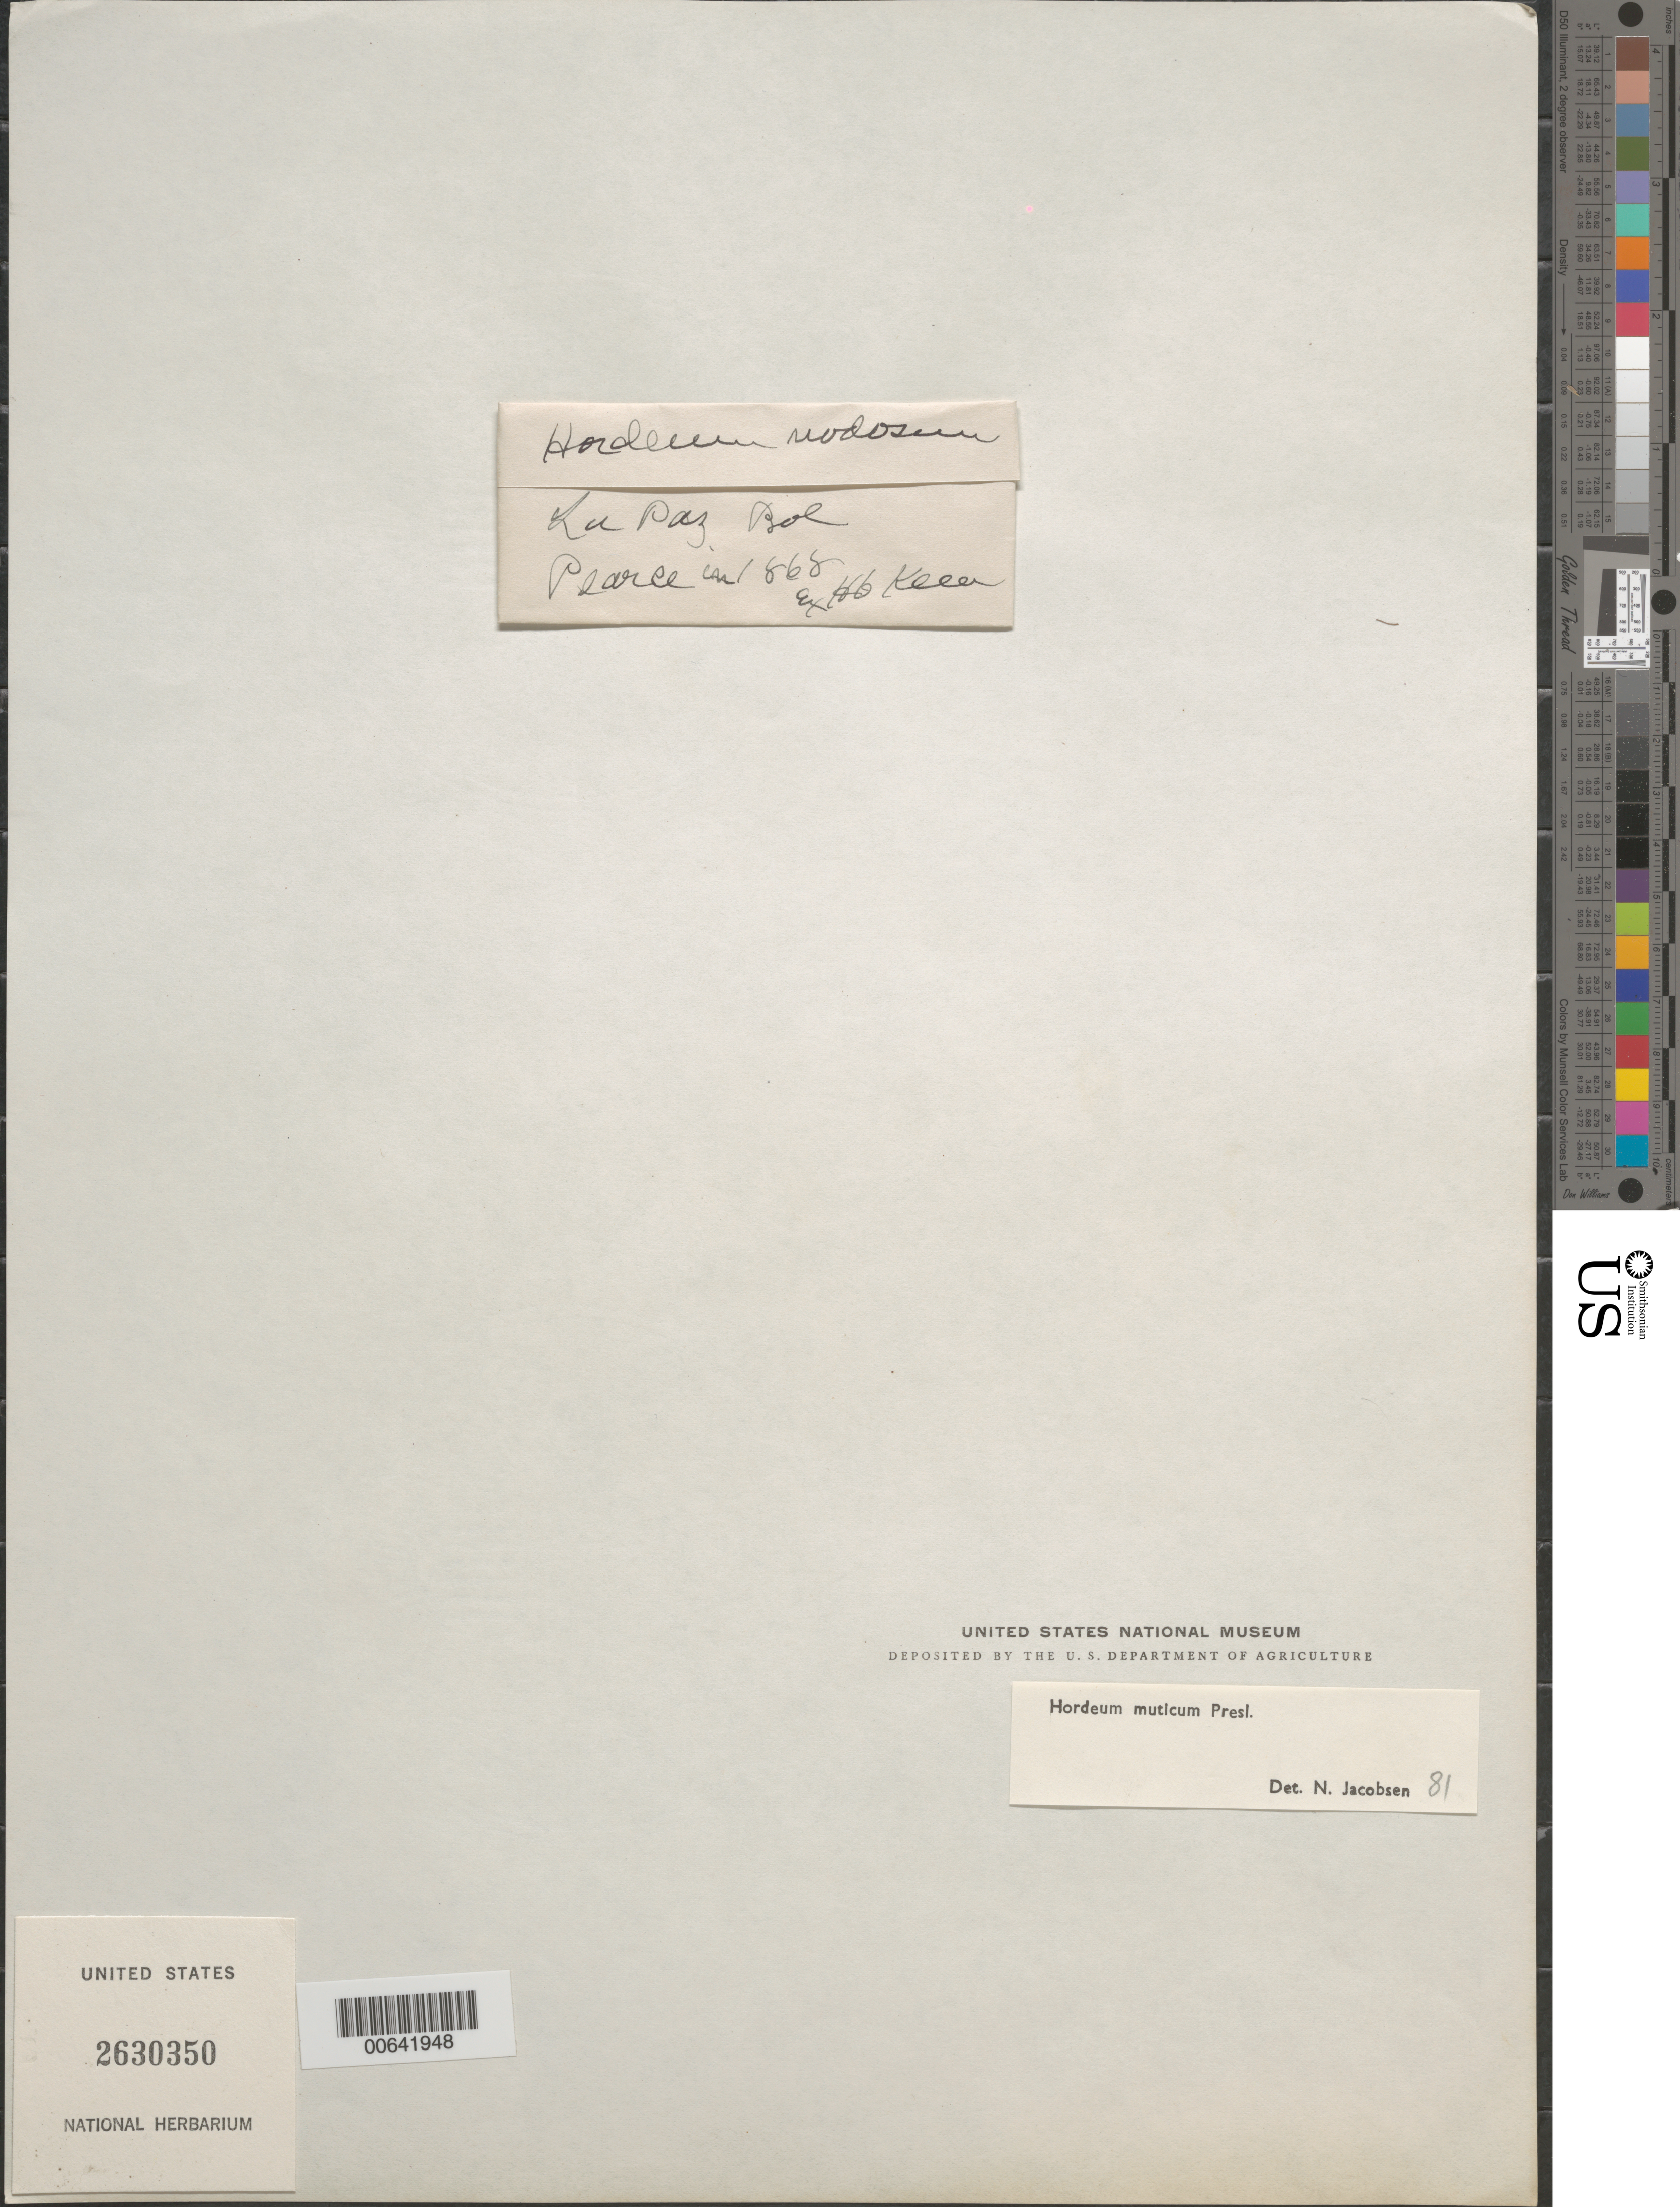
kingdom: Plantae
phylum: Tracheophyta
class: Liliopsida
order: Poales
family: Poaceae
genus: Hordeum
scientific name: Hordeum muticum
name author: J. Presl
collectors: -. Pearce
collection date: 1868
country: Bolivia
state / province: La Paz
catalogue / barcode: US 2630350